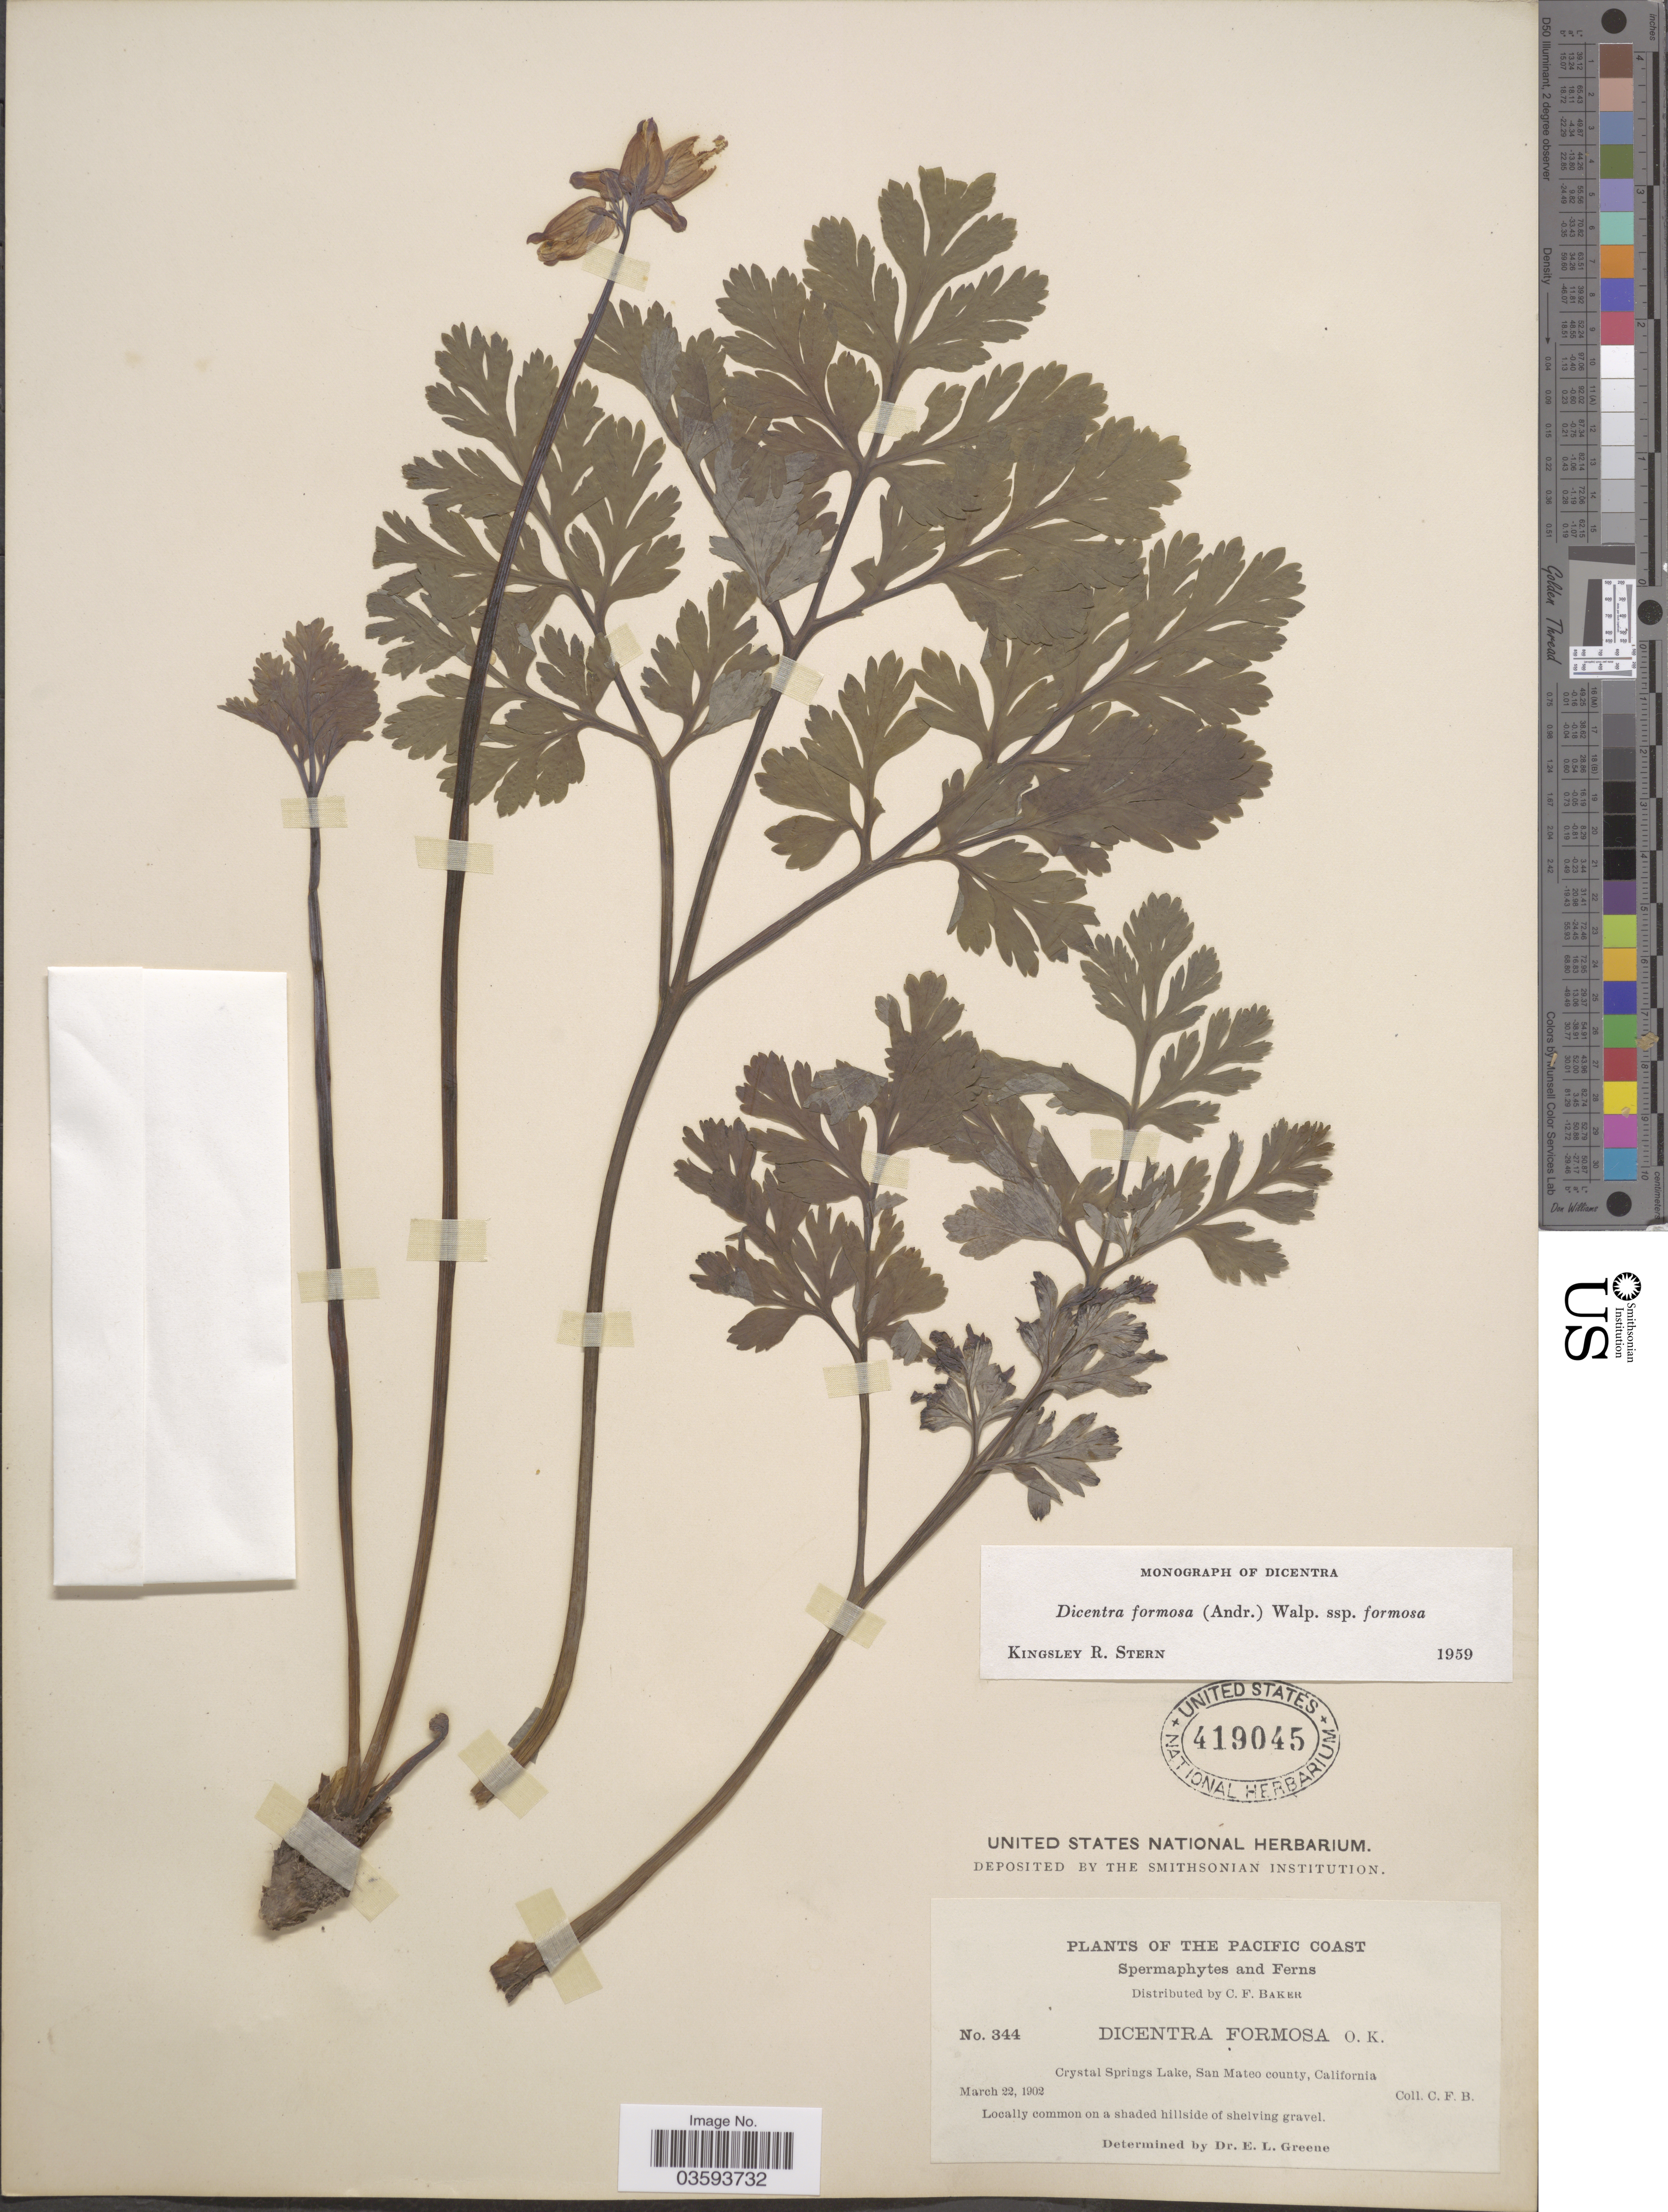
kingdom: Plantae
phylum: Tracheophyta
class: Magnoliopsida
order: Ranunculales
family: Papaveraceae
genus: Dicentra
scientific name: Dicentra formosa subsp. formosa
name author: (Haw.) Walp.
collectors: C. F. Baker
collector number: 344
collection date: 1902-03-22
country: United States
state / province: California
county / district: San Mateo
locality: The Pacific Coast. Crystal Springs Lake, San Mateo county.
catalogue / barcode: US 419045